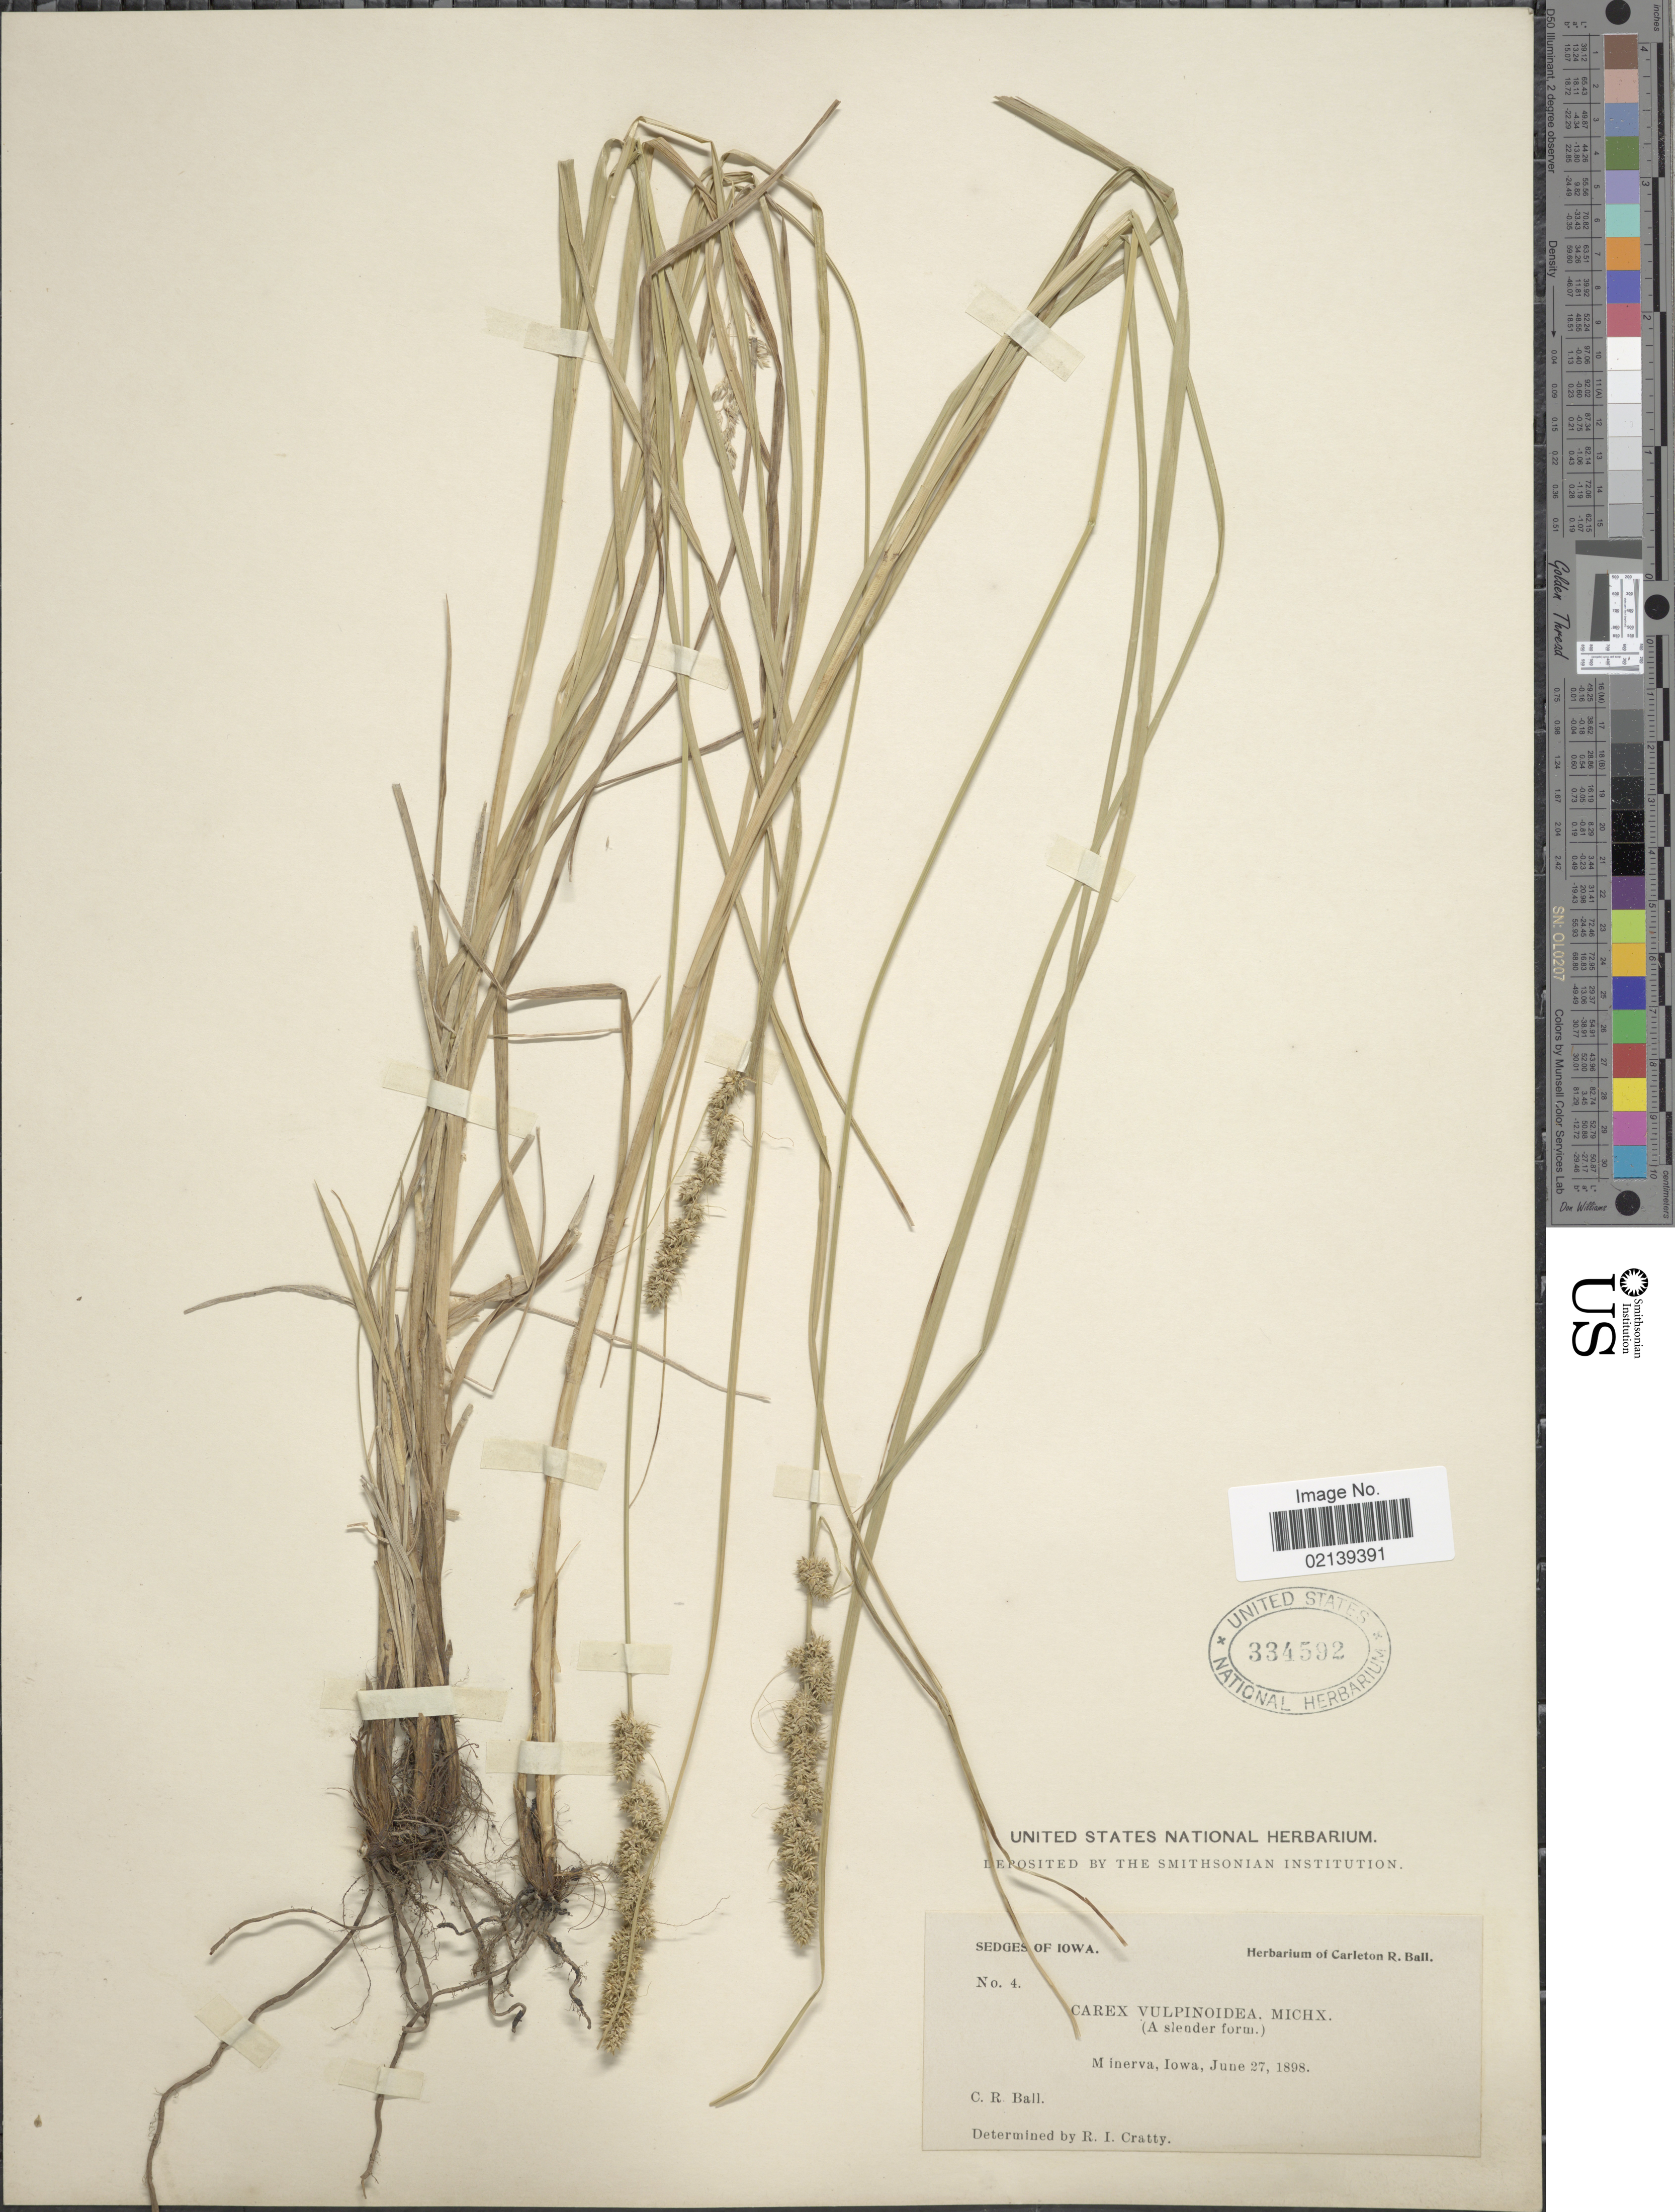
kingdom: Plantae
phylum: Tracheophyta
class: Liliopsida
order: Poales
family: Cyperaceae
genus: Carex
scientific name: Carex vulpinoidea Michx.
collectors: C. R. Ball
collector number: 4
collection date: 1898-06-27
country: United States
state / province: Iowa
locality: Minerva, Iowa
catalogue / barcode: US 334592